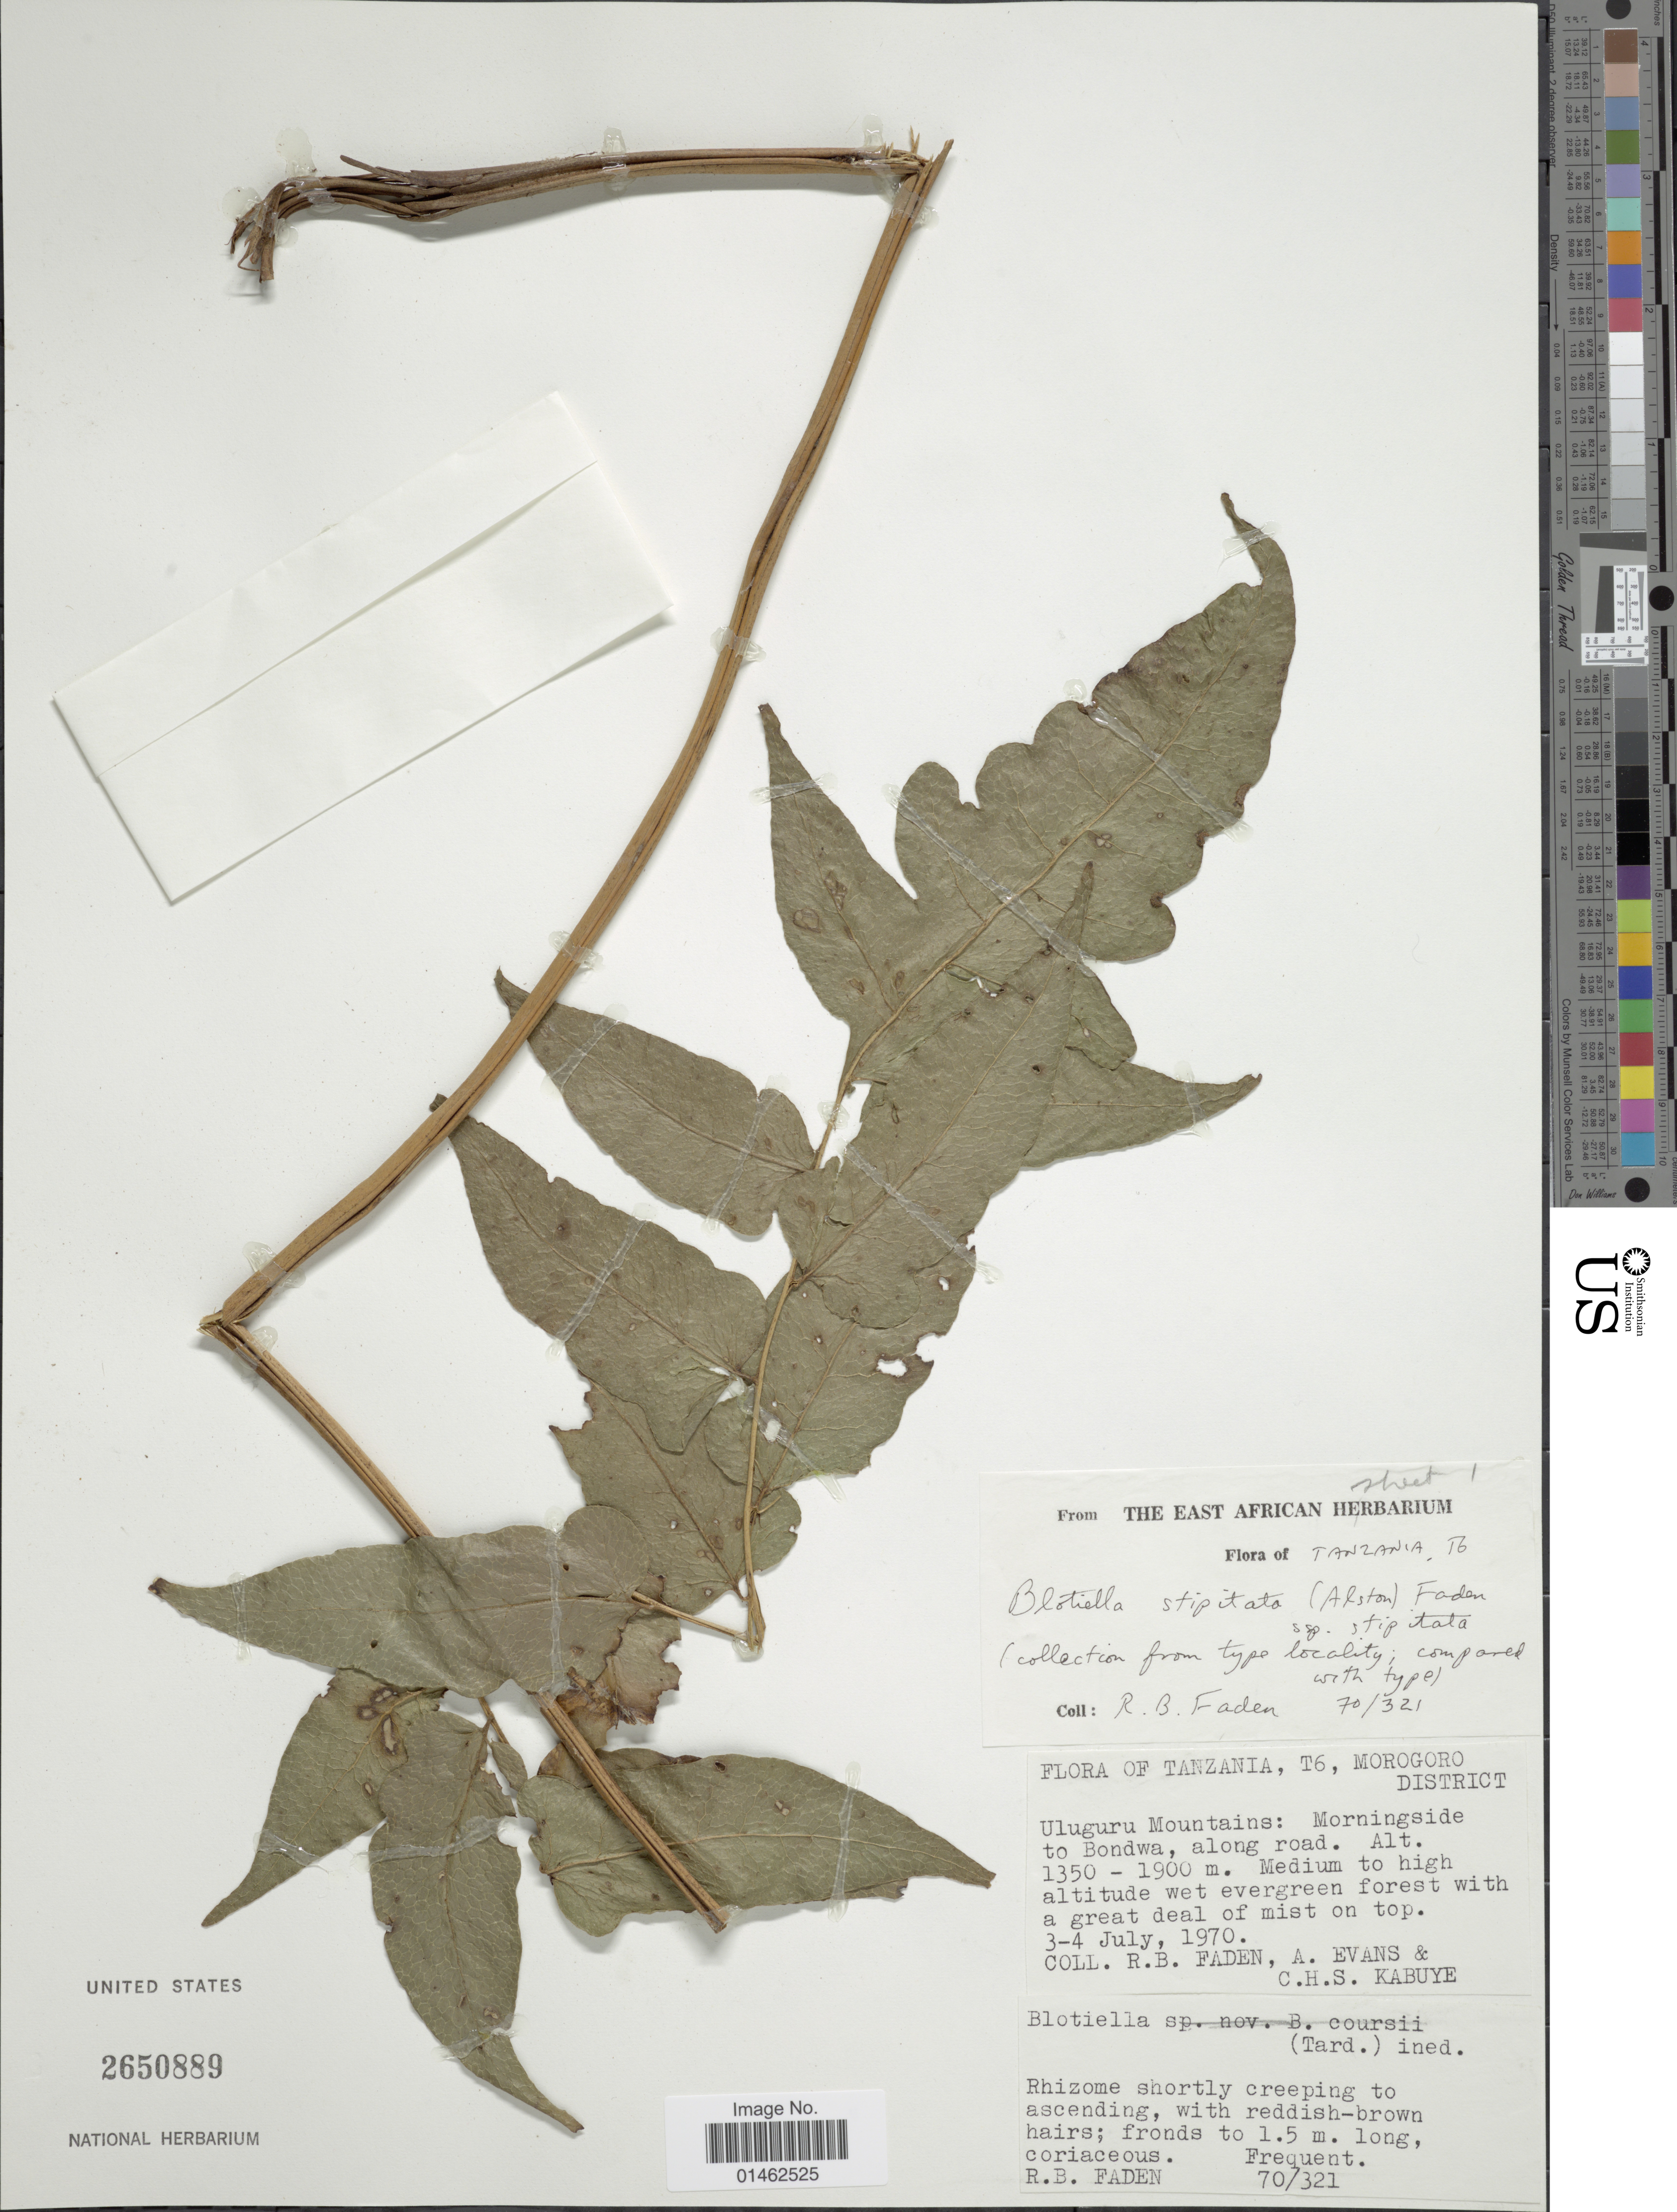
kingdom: Plantae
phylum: Tracheophyta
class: Polypodiopsida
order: Polypodiales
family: Dennstaedtiaceae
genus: Blotiella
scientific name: Blotiella stiptata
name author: (Alston) Faden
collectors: R. B. Faden, A. Evans & C. Kabuye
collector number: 70/321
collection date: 1970-07-03/1970-07-04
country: Tanzania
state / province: Morogoro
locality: T6, Morogoro District, Uluguru Mountains: Morningside to Bondwa, along road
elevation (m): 1350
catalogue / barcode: US 2650889